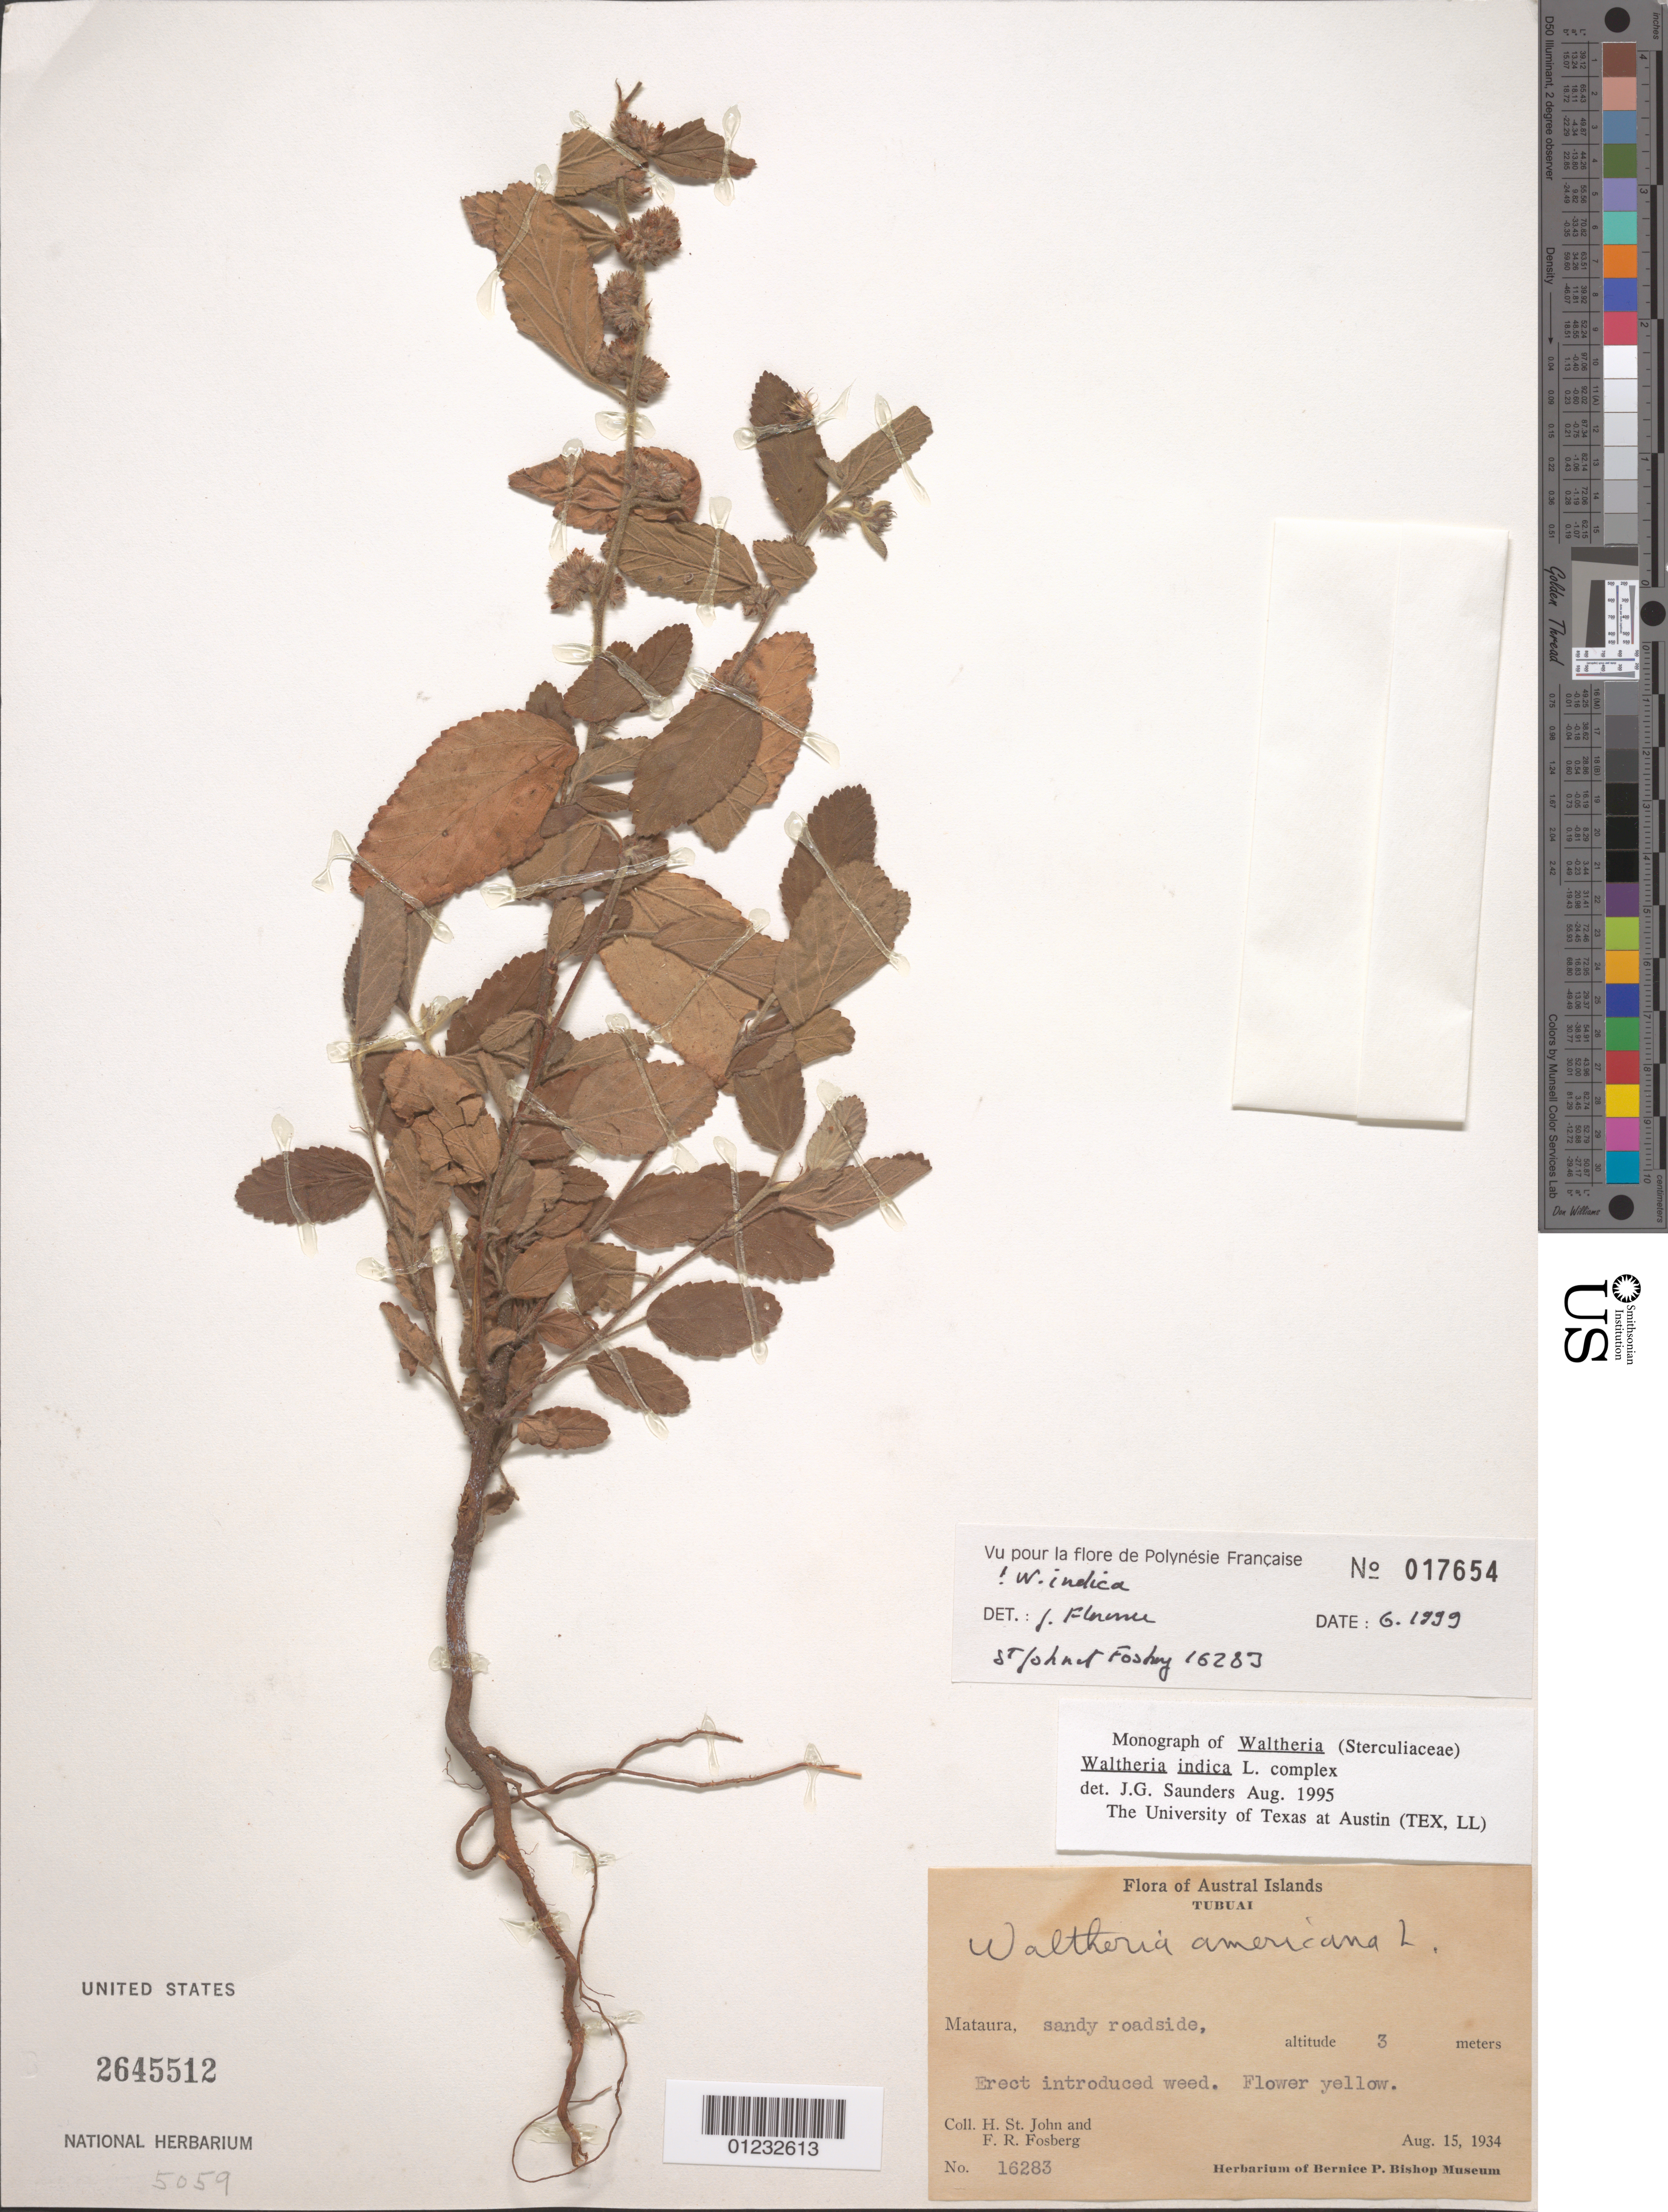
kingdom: Plantae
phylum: Tracheophyta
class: Magnoliopsida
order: Malvales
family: Malvaceae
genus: Waltheria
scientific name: Waltheria indica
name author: L.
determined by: Florence, J.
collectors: H. St. John & F. R. Fosberg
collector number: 16283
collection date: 1934-08-15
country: French Polynesia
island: Tubuai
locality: Mataura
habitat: Sandy roadside.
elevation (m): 3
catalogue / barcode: US 2645512